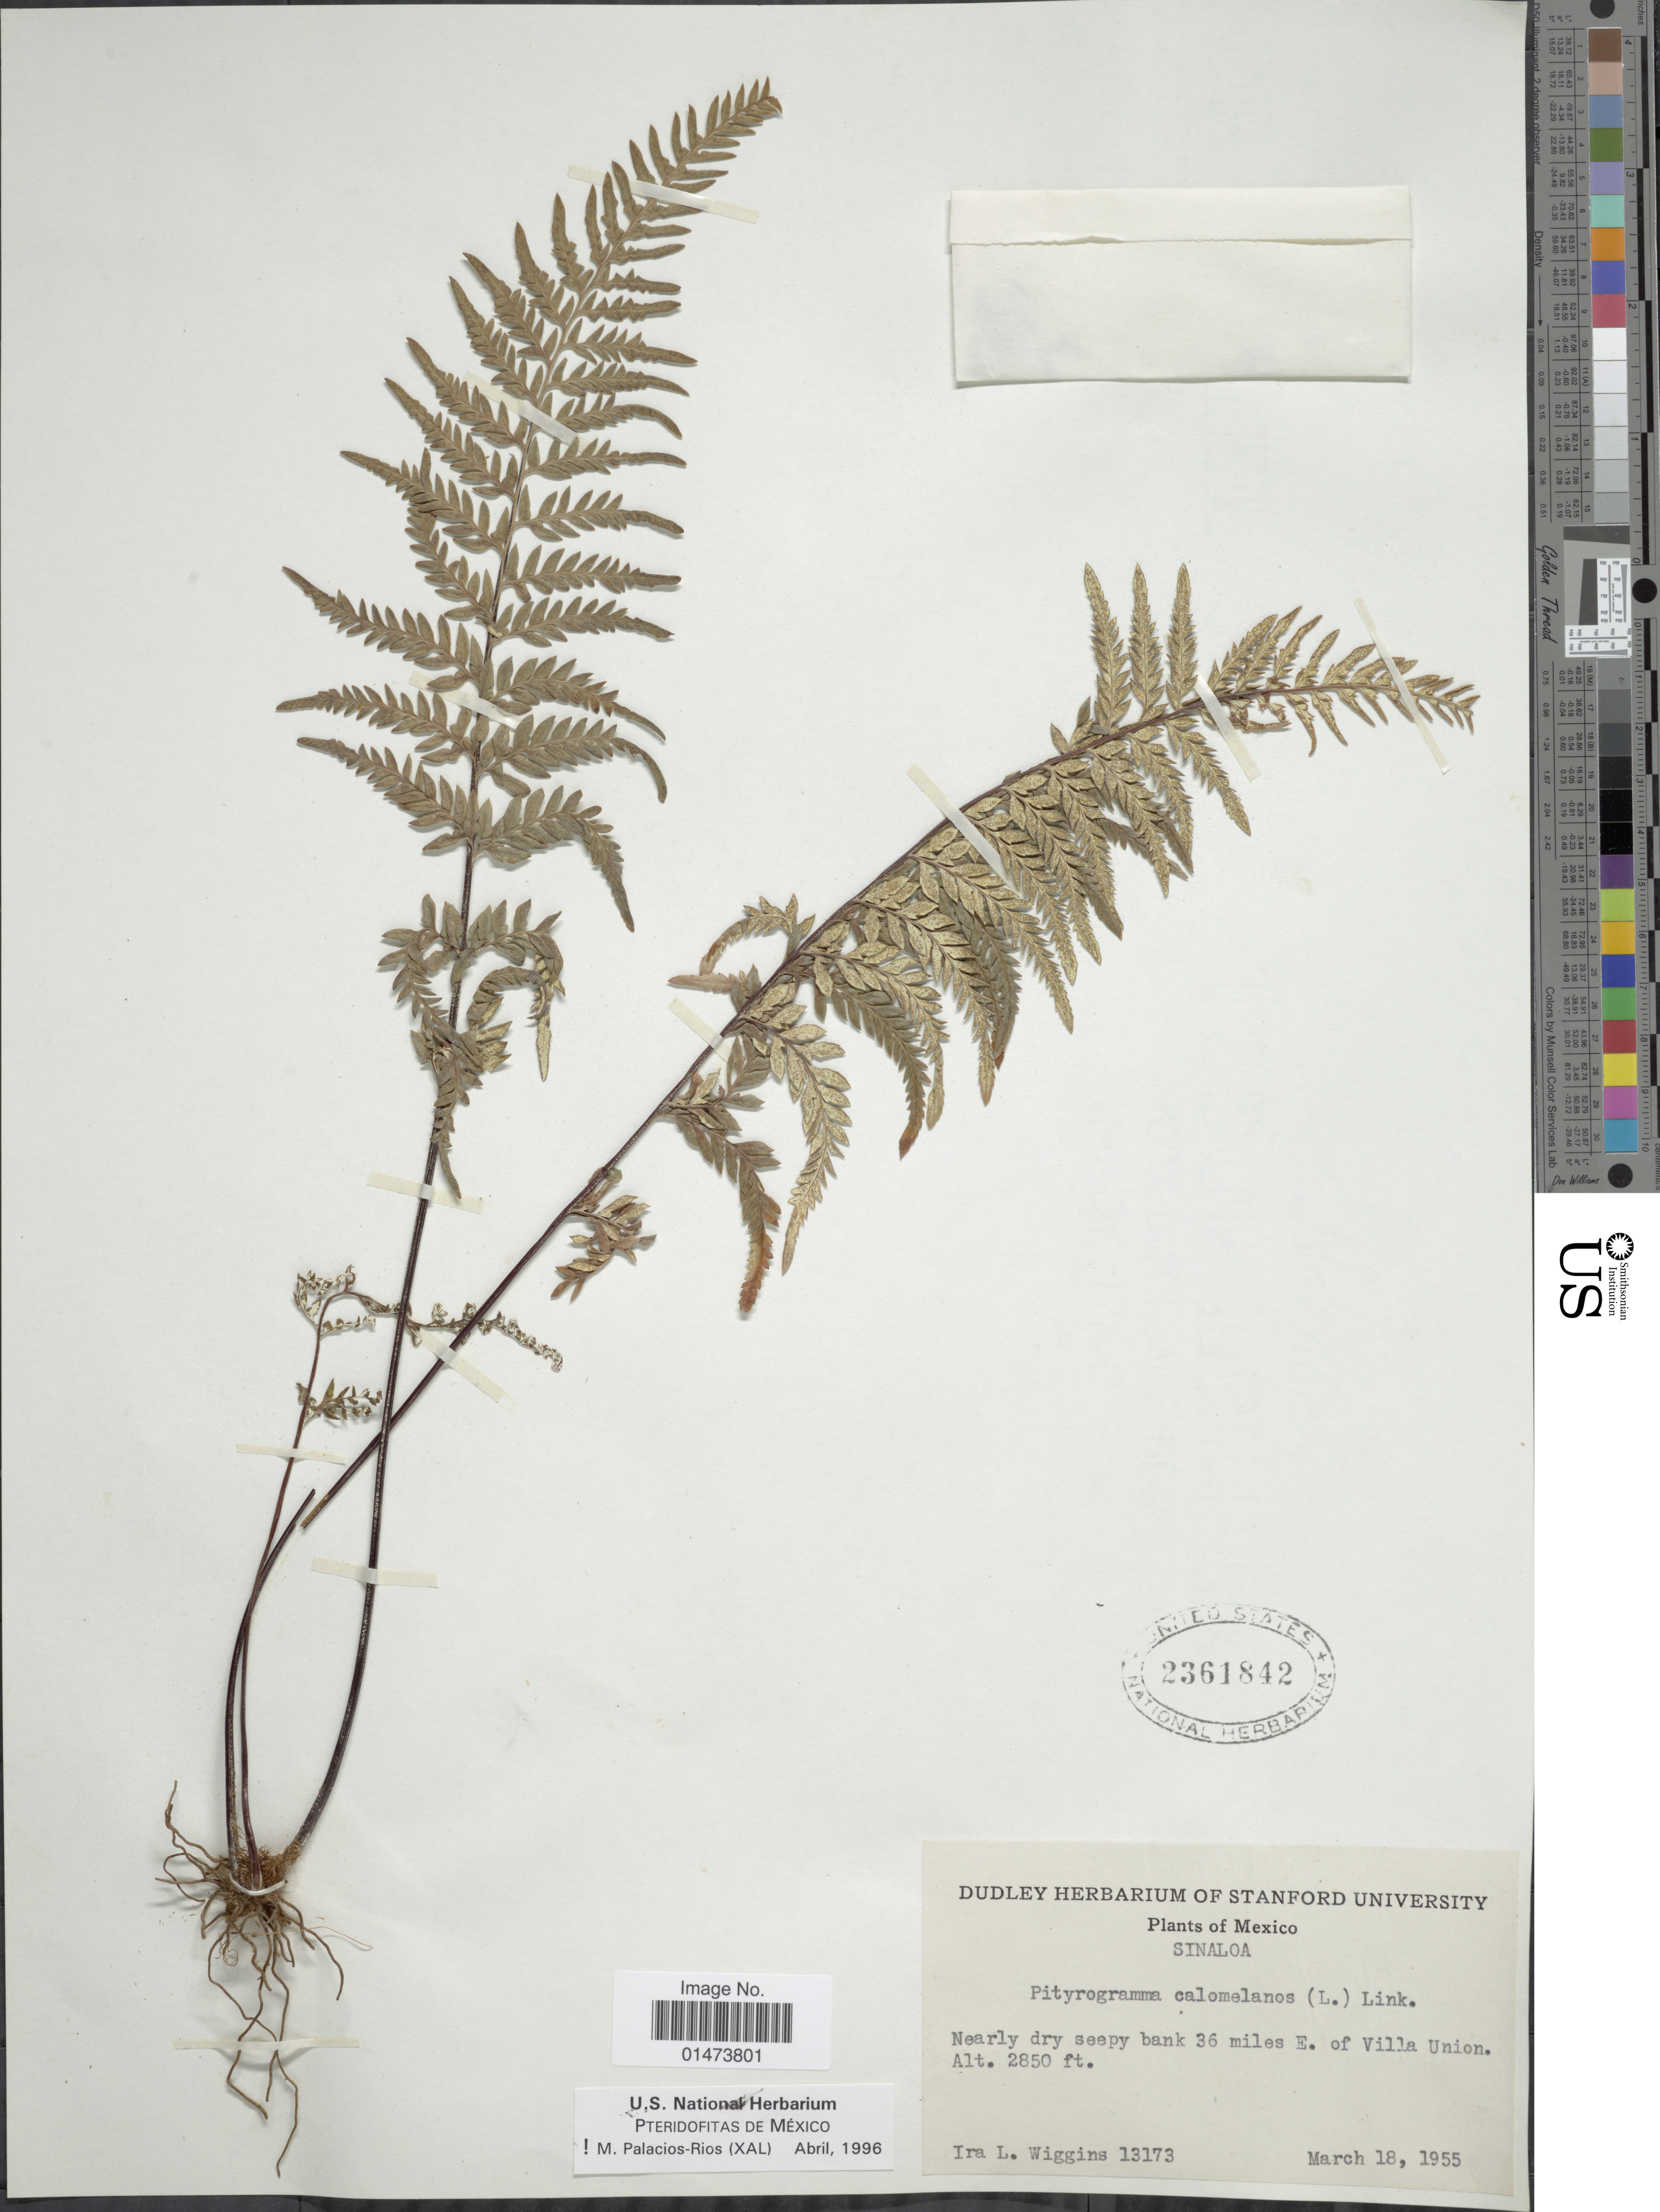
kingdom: Plantae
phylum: Tracheophyta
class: Polypodiopsida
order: Polypodiales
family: Pteridaceae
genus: Pityrogramma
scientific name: Pityrogramma calomelanos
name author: (L.) Link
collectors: I. L. Wiggins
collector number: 13173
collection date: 1955-03-18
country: Mexico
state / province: Sinaloa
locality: Nearly dry seepy bank 36 miles E. of Villa Union.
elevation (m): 869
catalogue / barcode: US 2361842